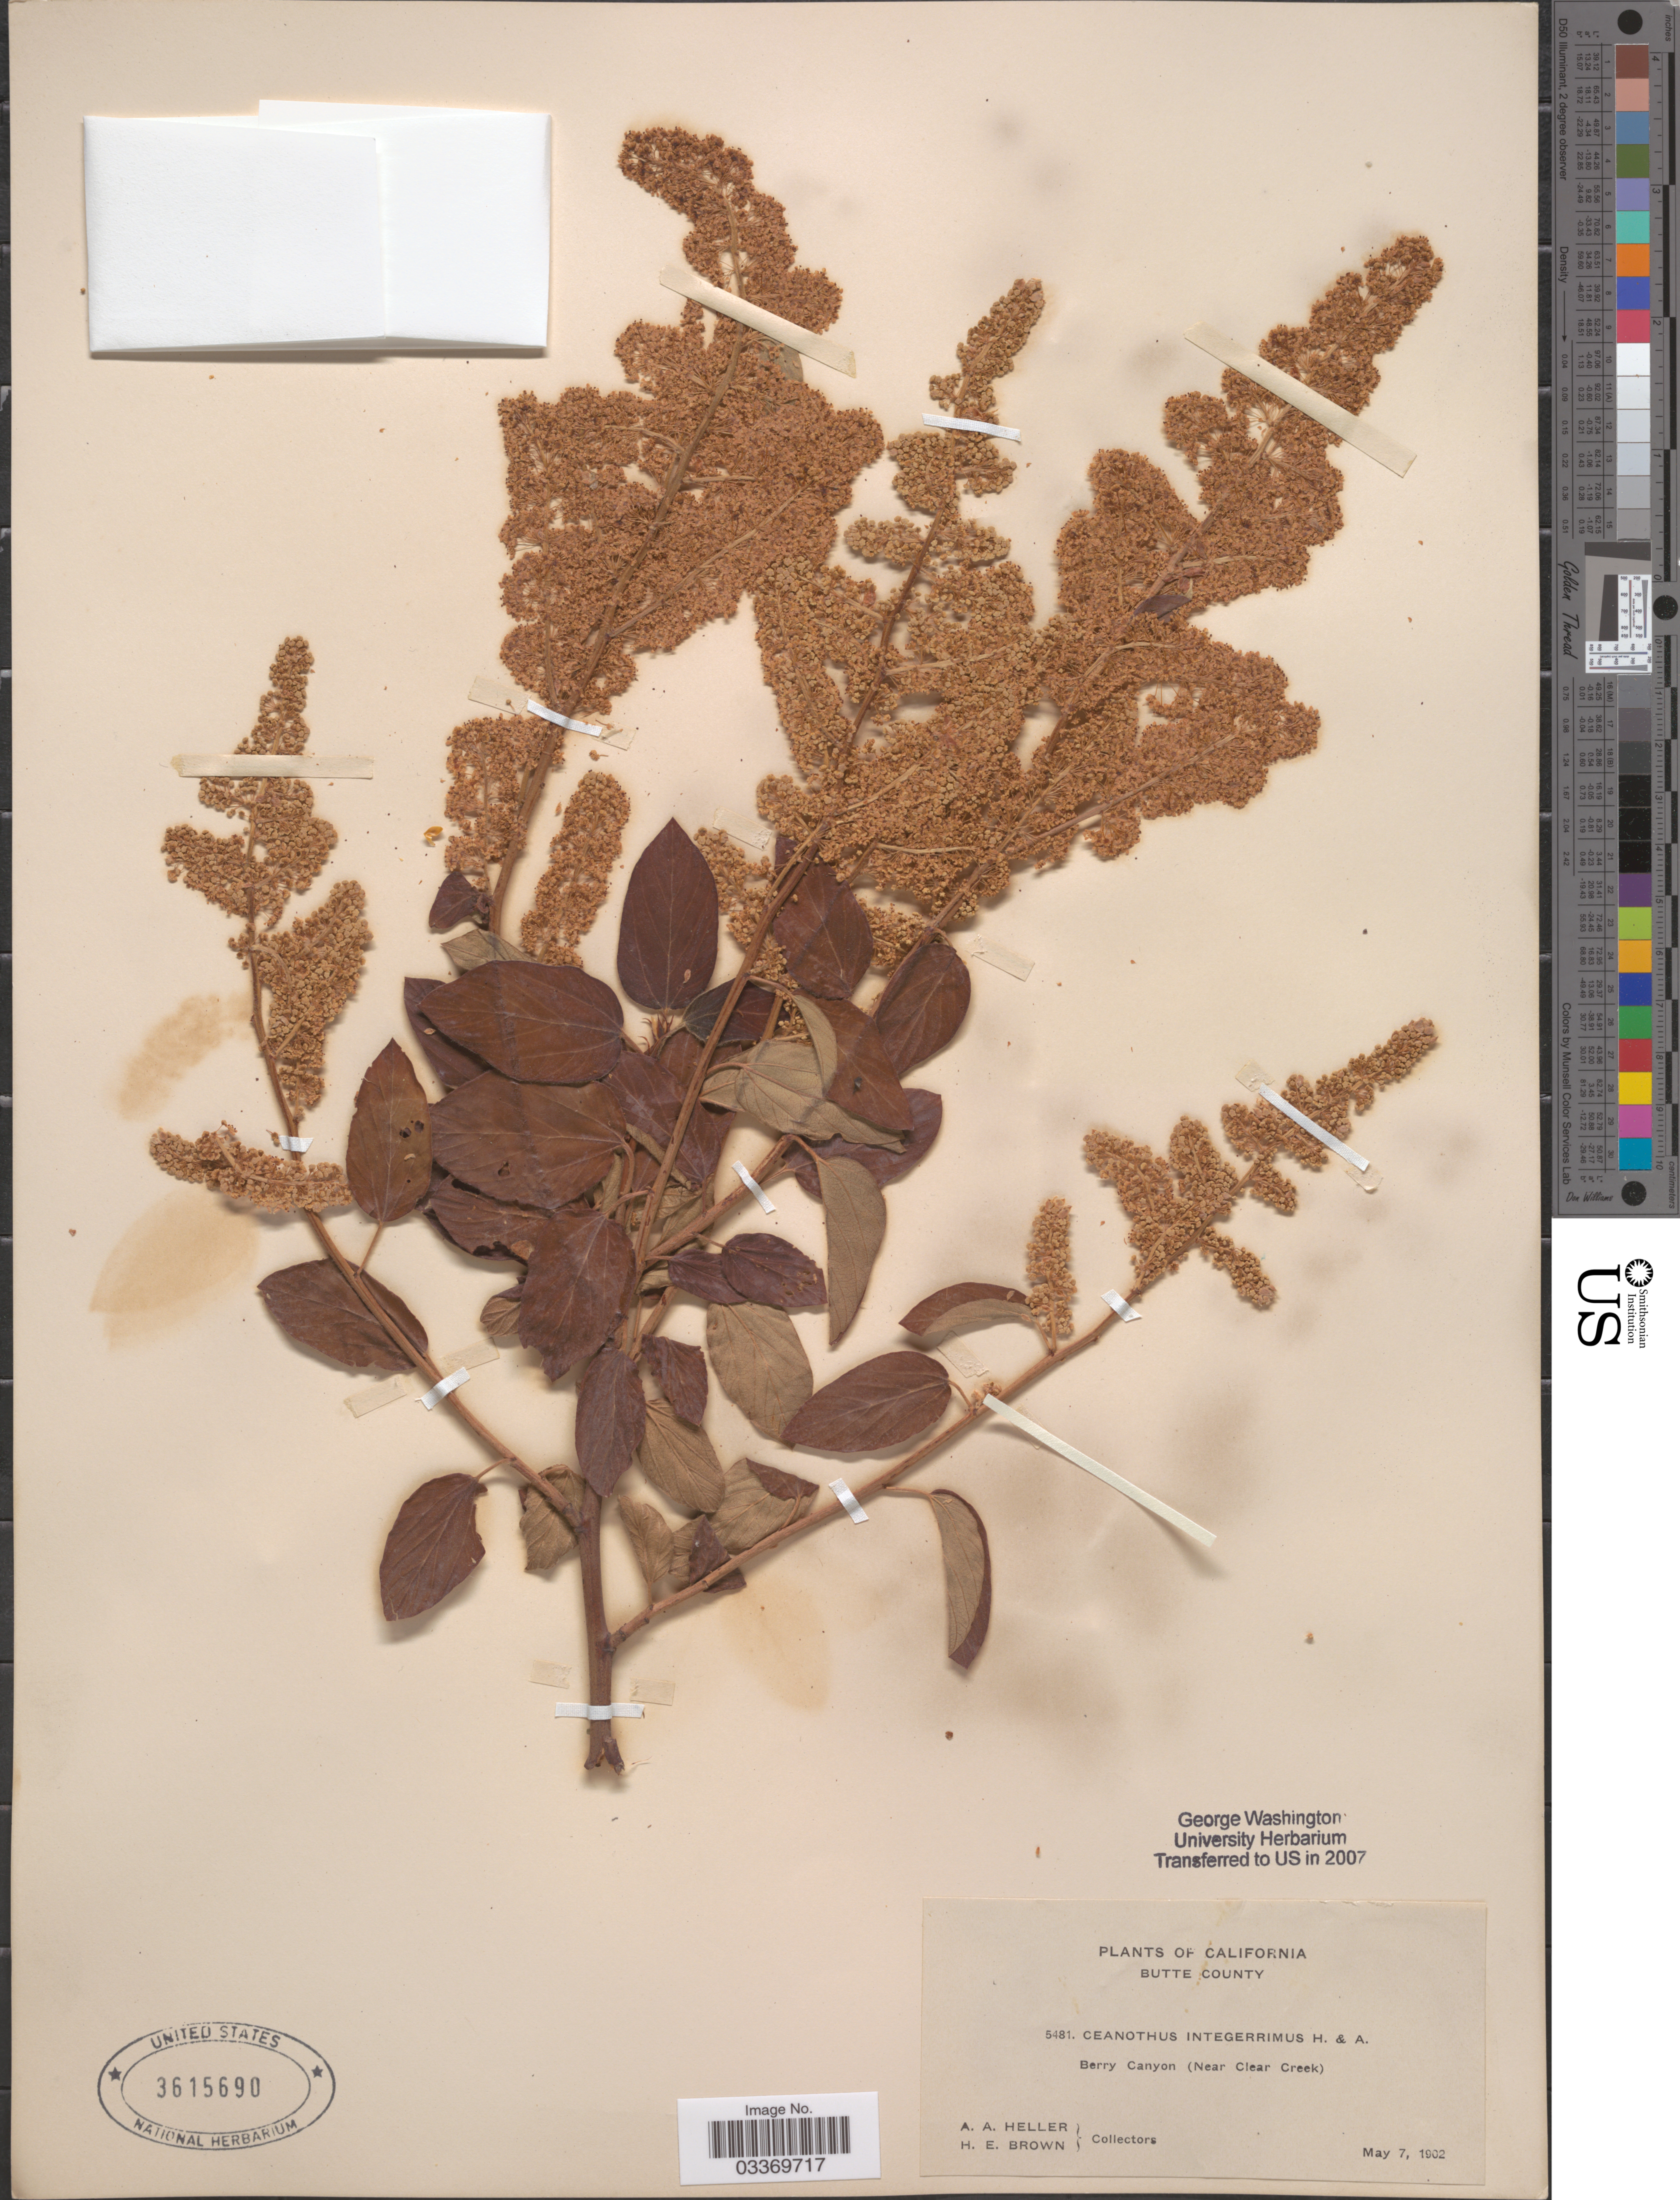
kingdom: Plantae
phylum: Tracheophyta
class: Magnoliopsida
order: Rosales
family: Rhamnaceae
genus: Ceanothus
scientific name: Ceanothus integerrimus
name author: Hook. & Arn.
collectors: A. A. Heller & H. E. Brown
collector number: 5481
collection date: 1902-05-07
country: United States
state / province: California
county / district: Butte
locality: Butte County. Berry Canyon (Near Clear Creek).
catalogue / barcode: US 3615690